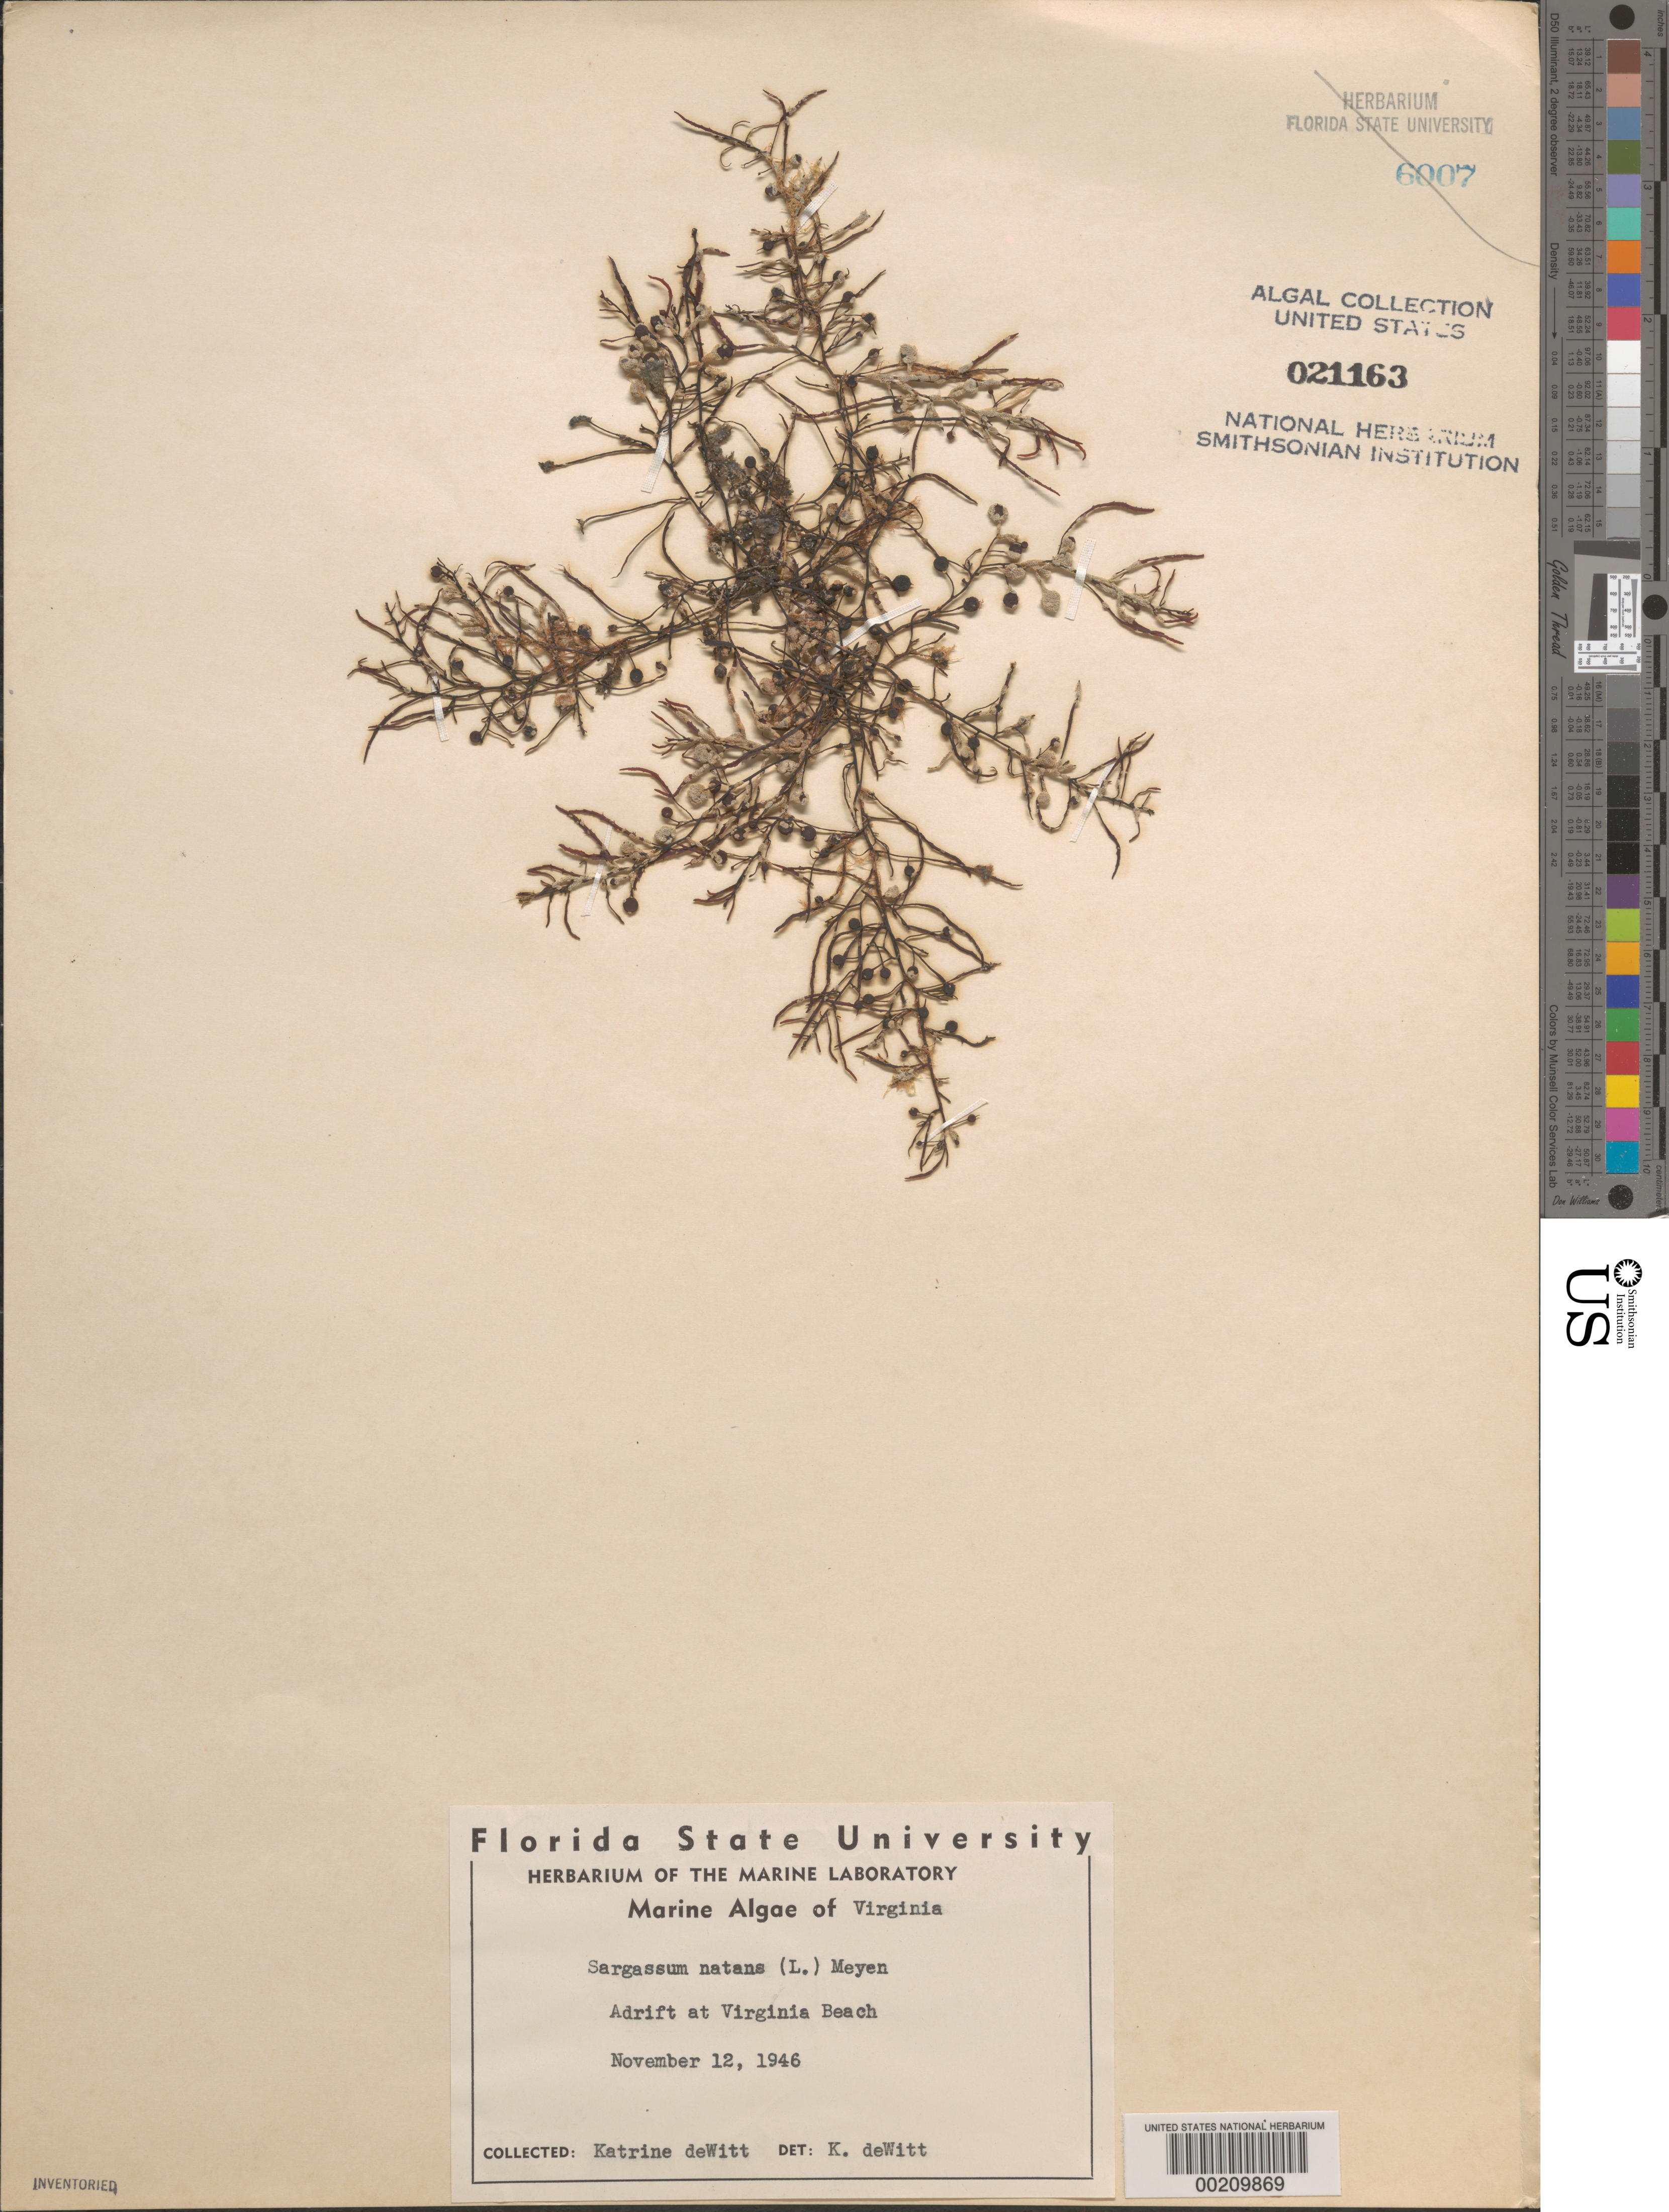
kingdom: Chromista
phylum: Ochrophyta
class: Phaeophyceae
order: Fucales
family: Sargassaceae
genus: Sargassum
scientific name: Sargassum natans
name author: (L.) Gaillon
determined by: deWitt, K.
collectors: K. deWitt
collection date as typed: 12 Nov 1946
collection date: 1946-11-12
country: United States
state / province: Virginia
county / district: City of Virginia Beach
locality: Virginia Beach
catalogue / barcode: US 21163